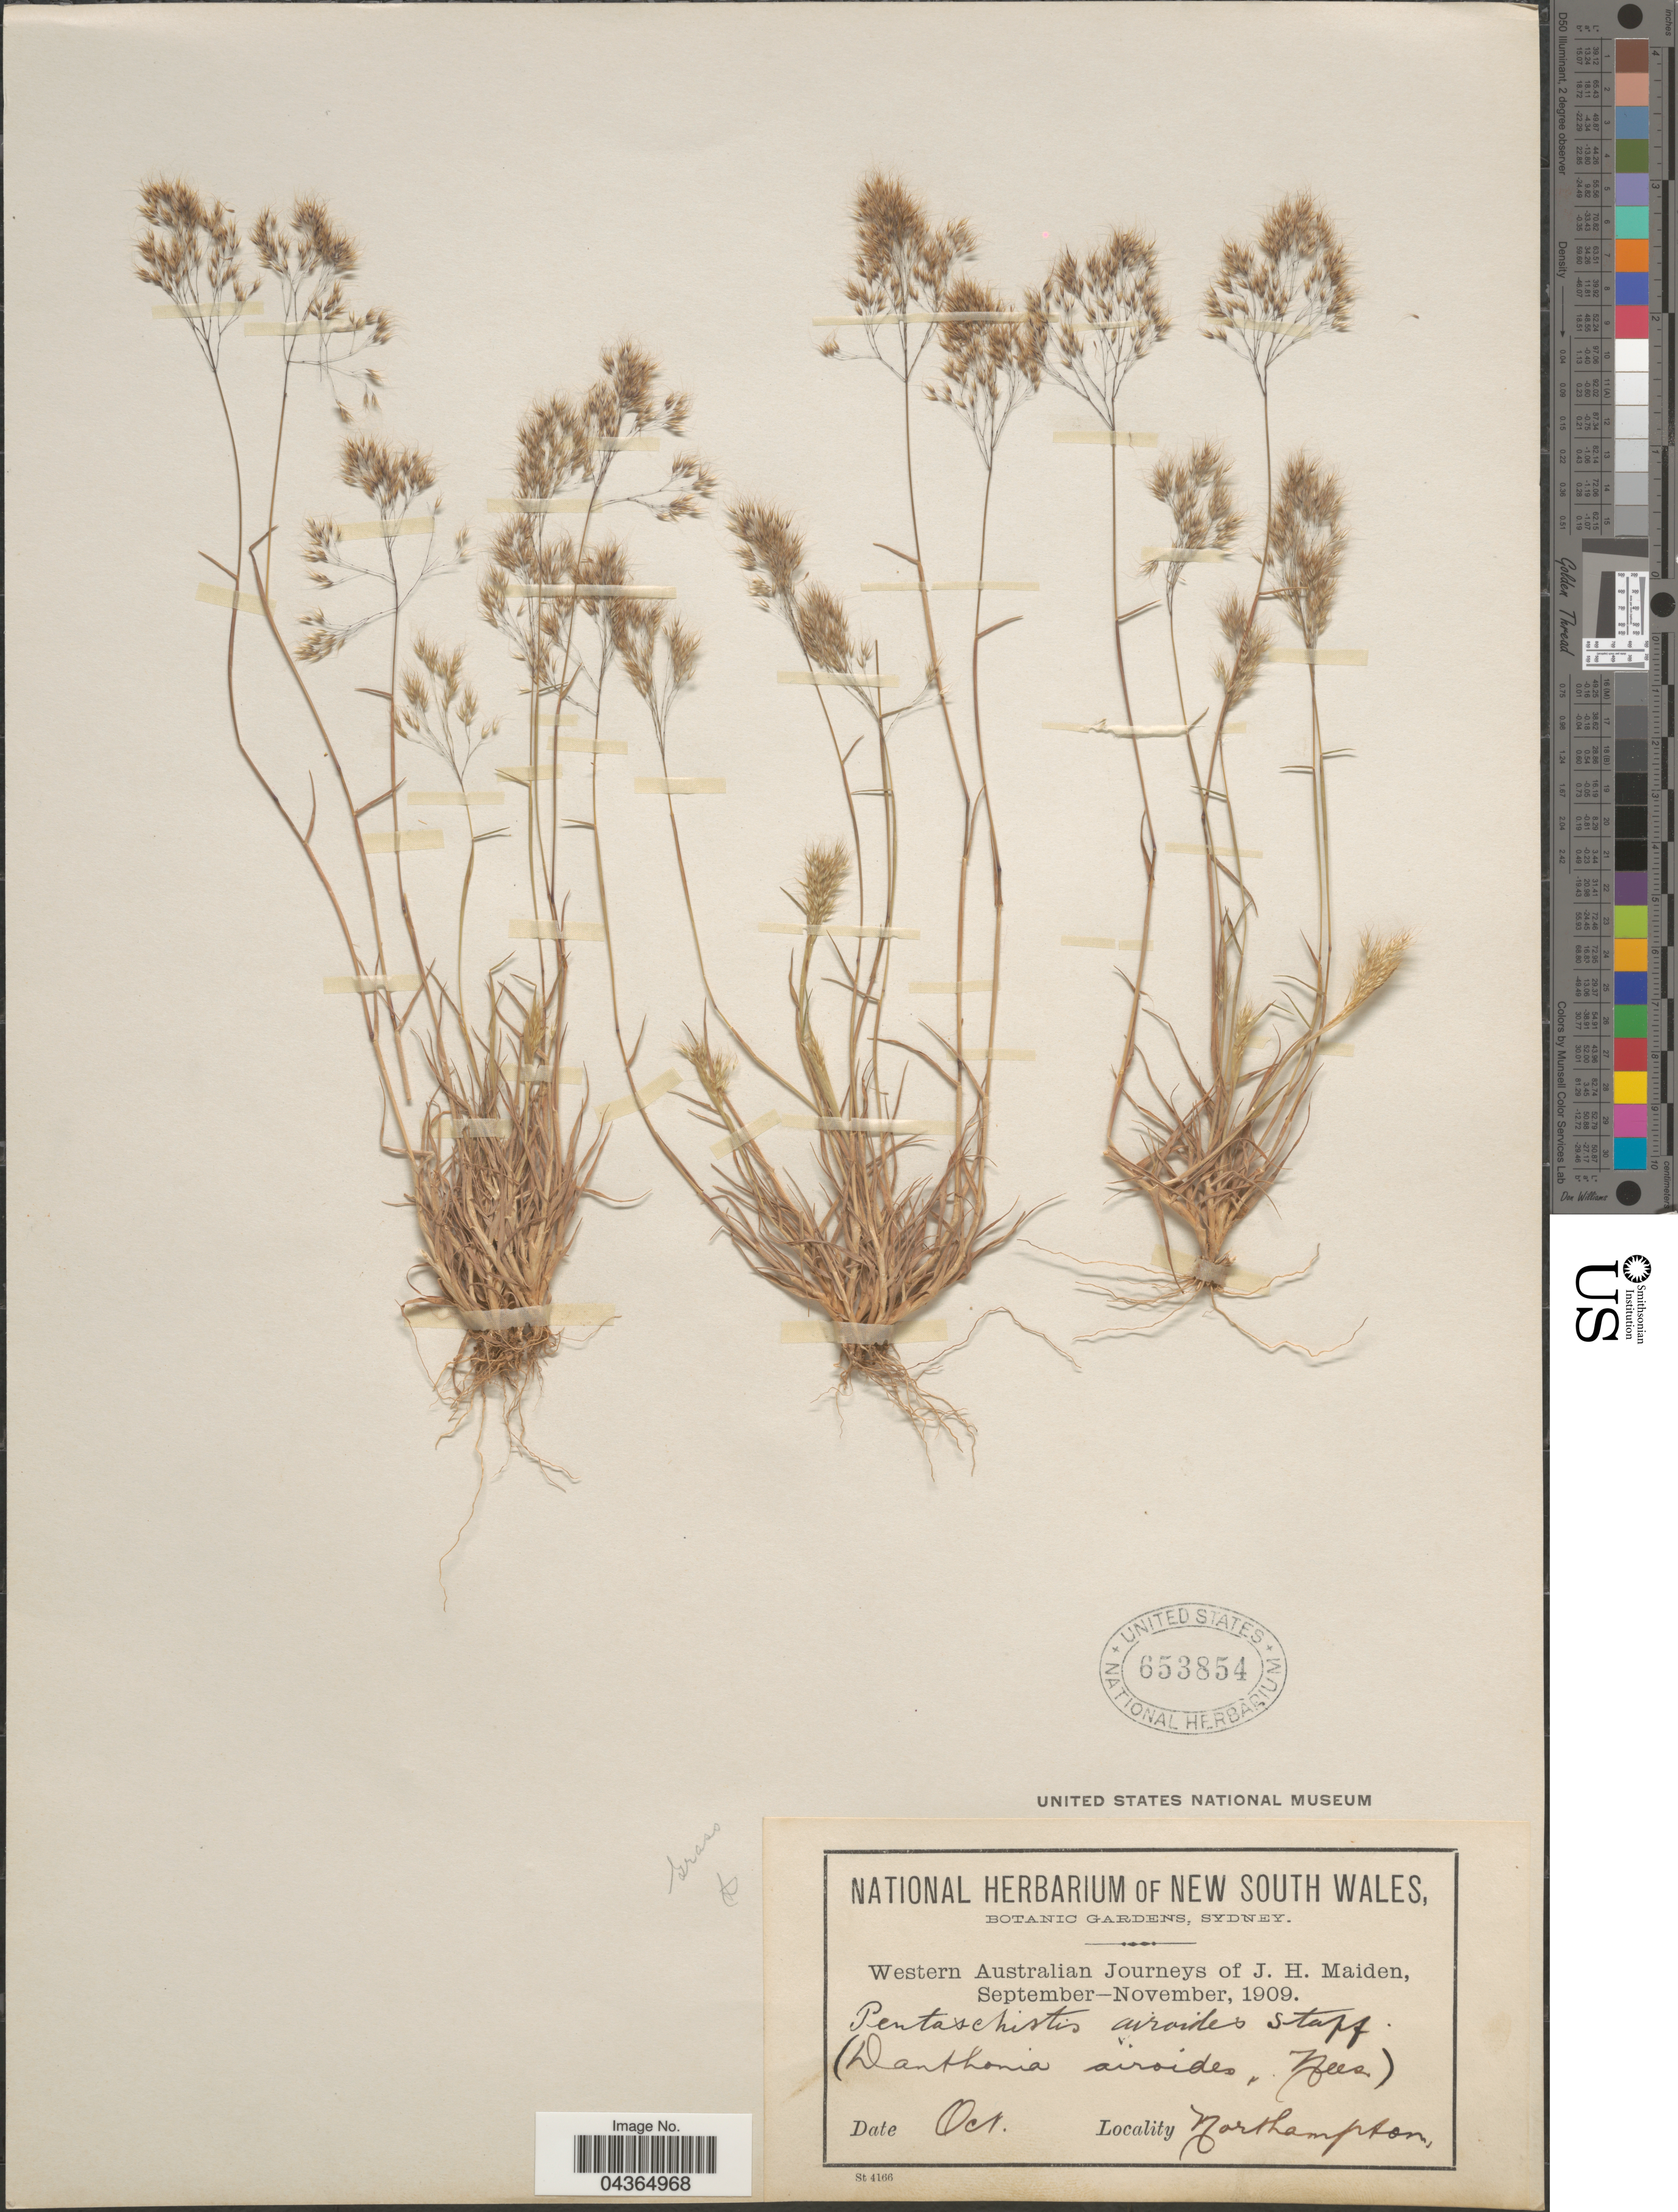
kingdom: Plantae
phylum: Tracheophyta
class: Liliopsida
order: Poales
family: Poaceae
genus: Pentameris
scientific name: Pentameris airoides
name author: Nees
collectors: J. Maiden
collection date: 1909-10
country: Australia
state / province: Western Australia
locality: Western Australian Journeys of J.H. Maiden, September-November, 1909. Northampton.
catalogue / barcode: US 653854